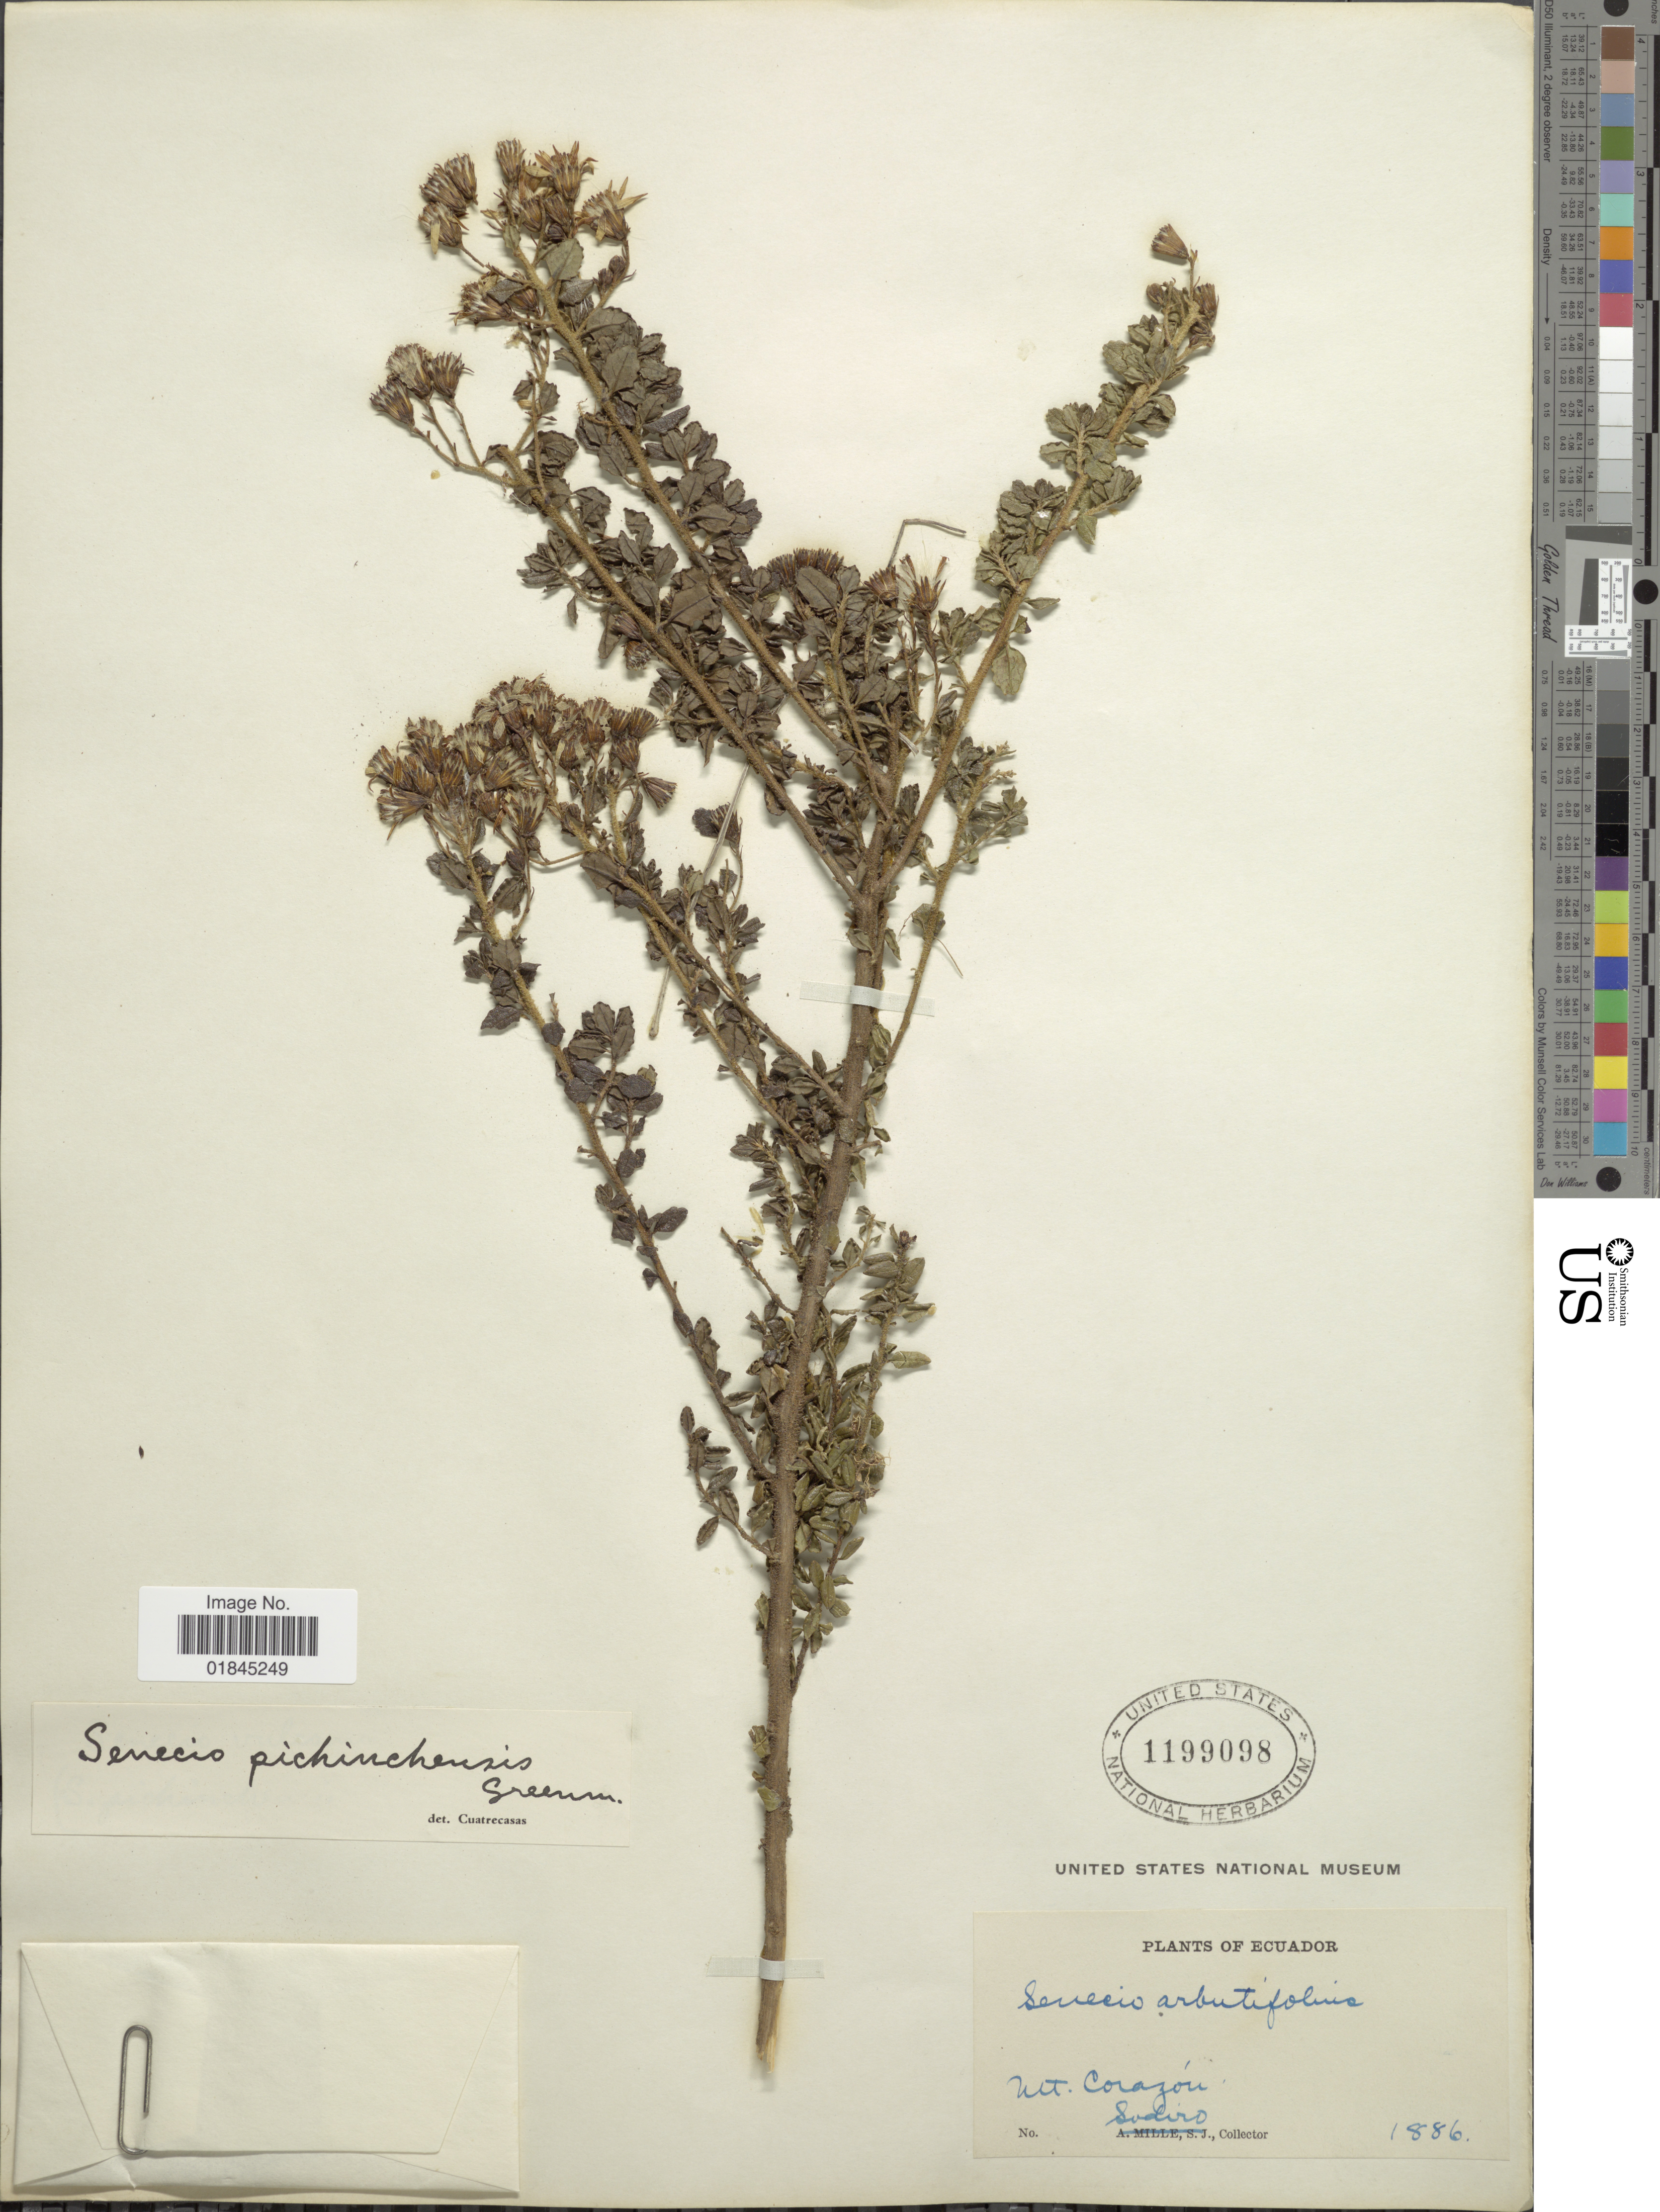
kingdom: Plantae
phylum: Tracheophyta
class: Magnoliopsida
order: Asterales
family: Asteraceae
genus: Pentacalia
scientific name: Pentacalia arbutifolia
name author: (Kunth) Cuatrec.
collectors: Sodiro, --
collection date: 1886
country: Ecuador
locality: Mt. Corazón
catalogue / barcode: US 1199098